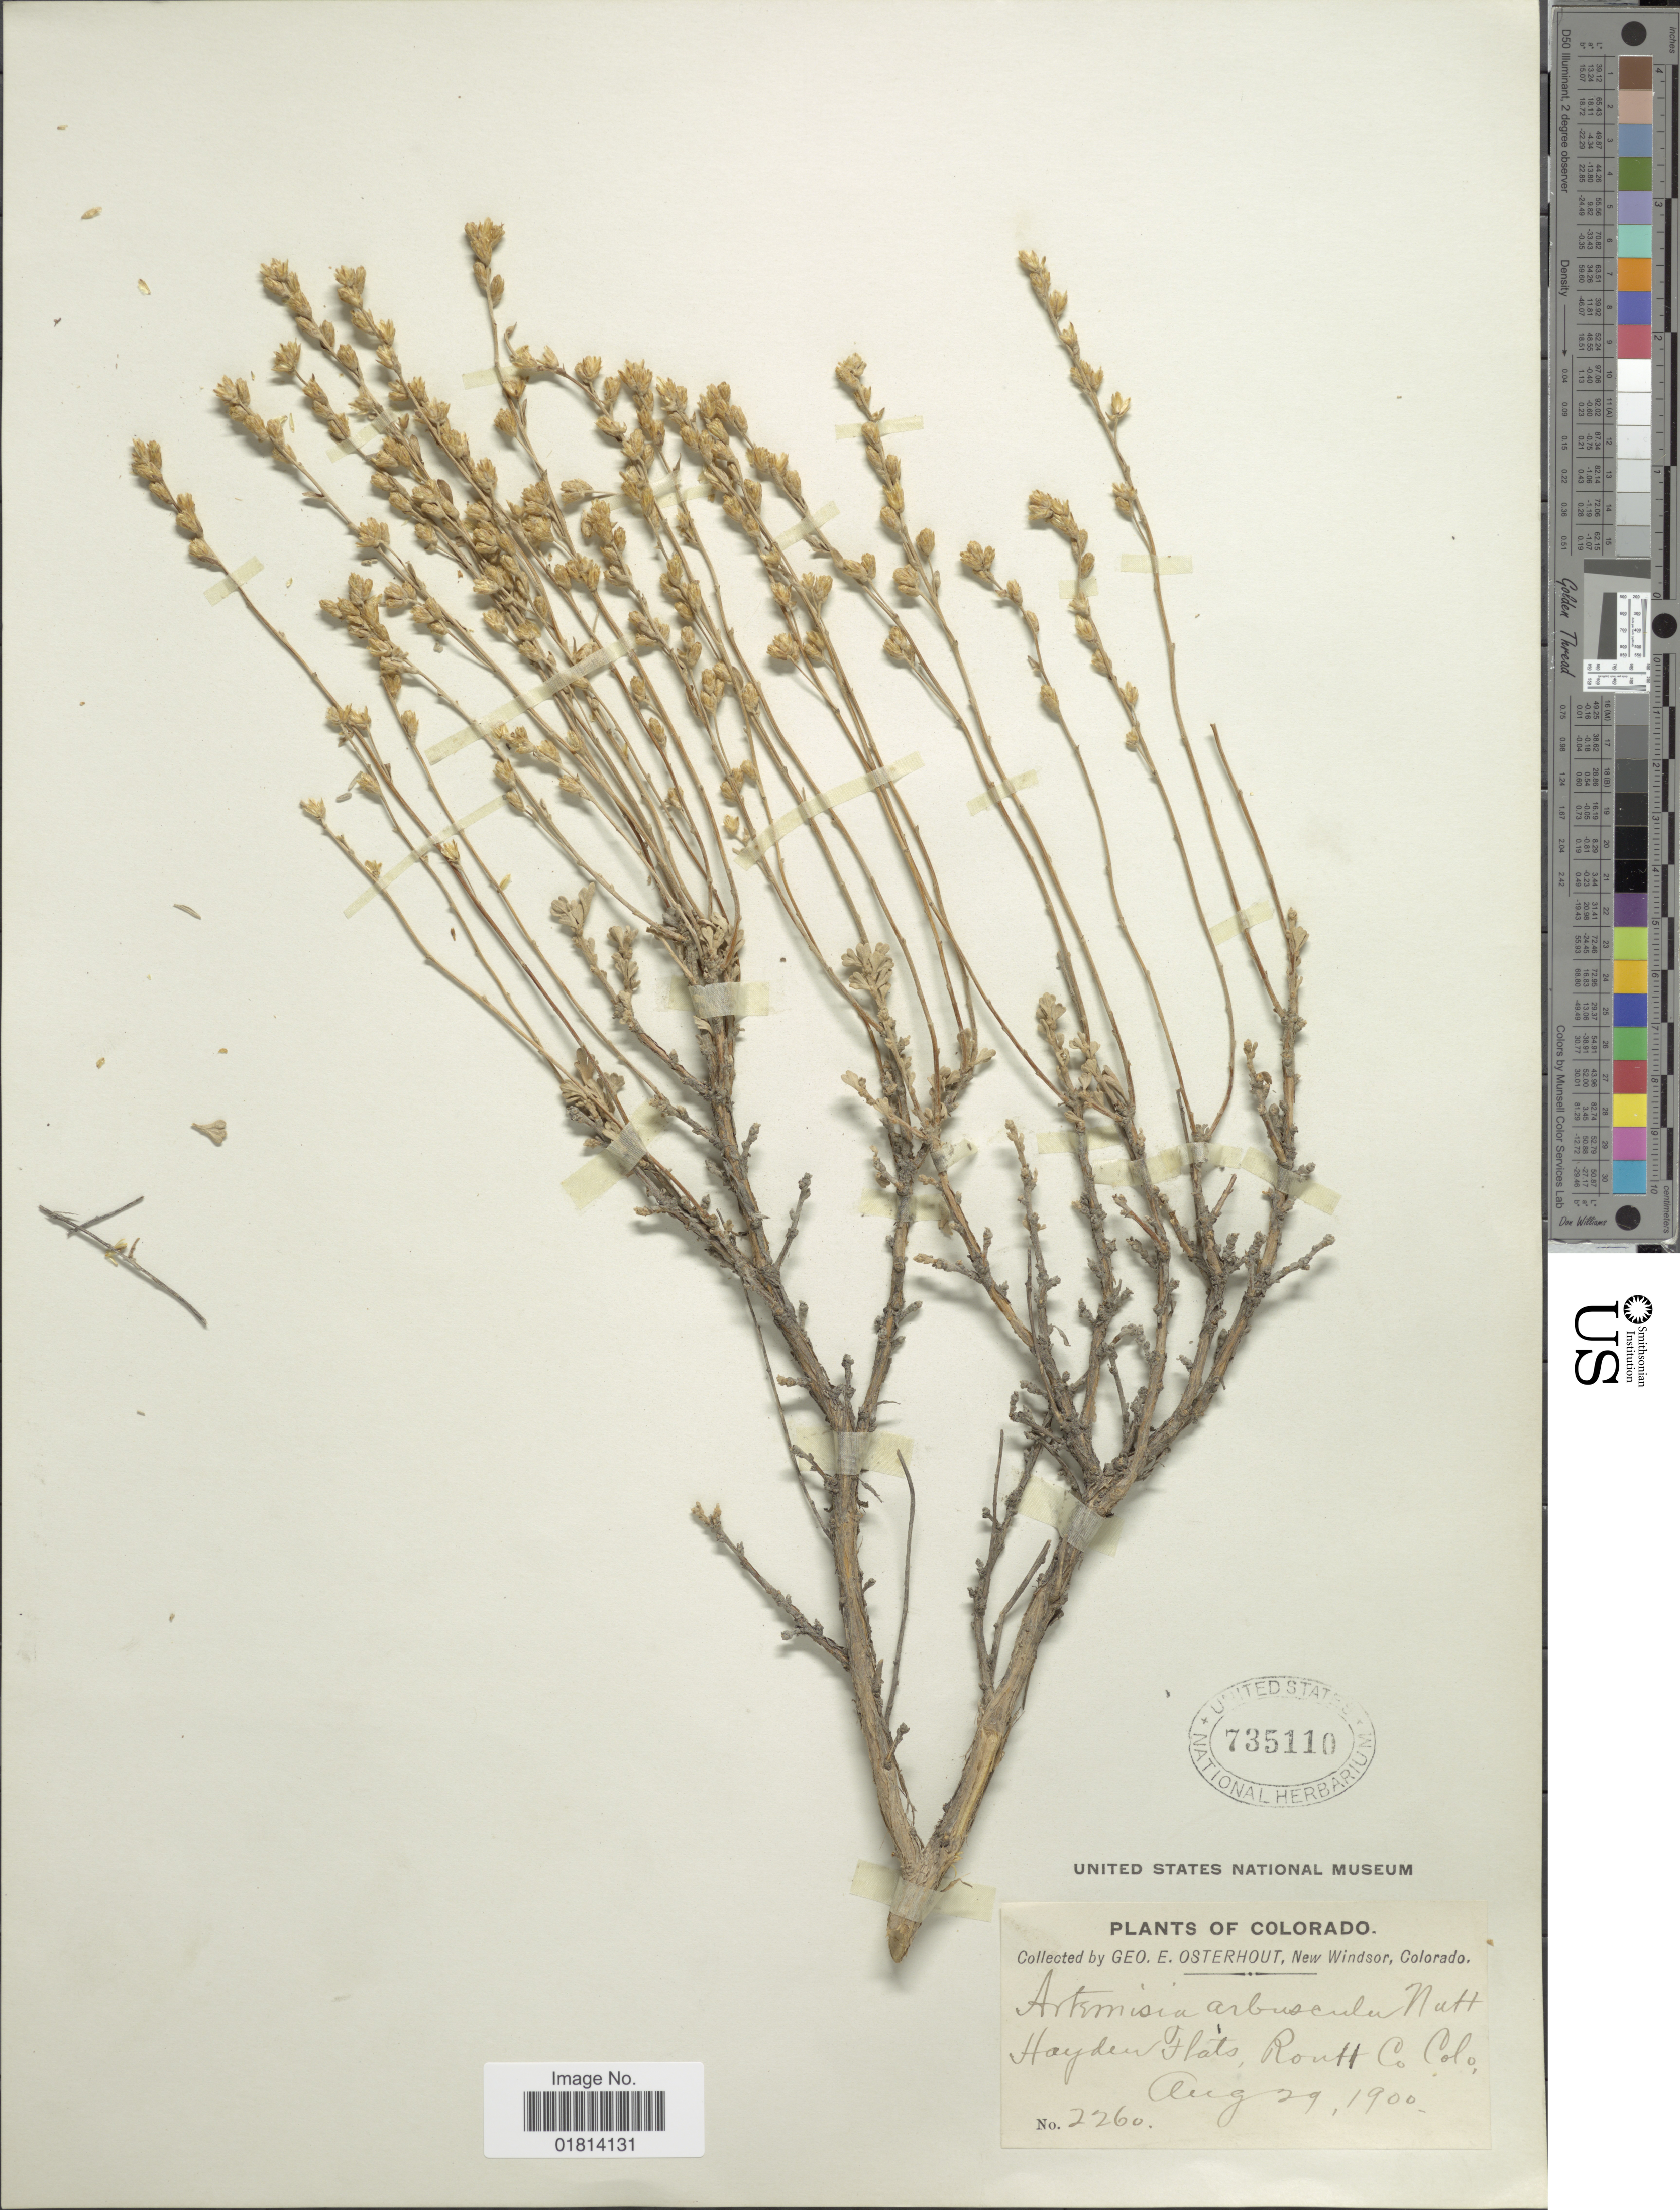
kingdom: Plantae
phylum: Tracheophyta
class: Magnoliopsida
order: Asterales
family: Asteraceae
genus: Artemisia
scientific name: Artemisia arbuscula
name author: Nutt.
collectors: G. Osterhout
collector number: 2260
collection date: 1900-08-29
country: United States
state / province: Colorado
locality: Hayden Flats, Routt Co.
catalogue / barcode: US 735110